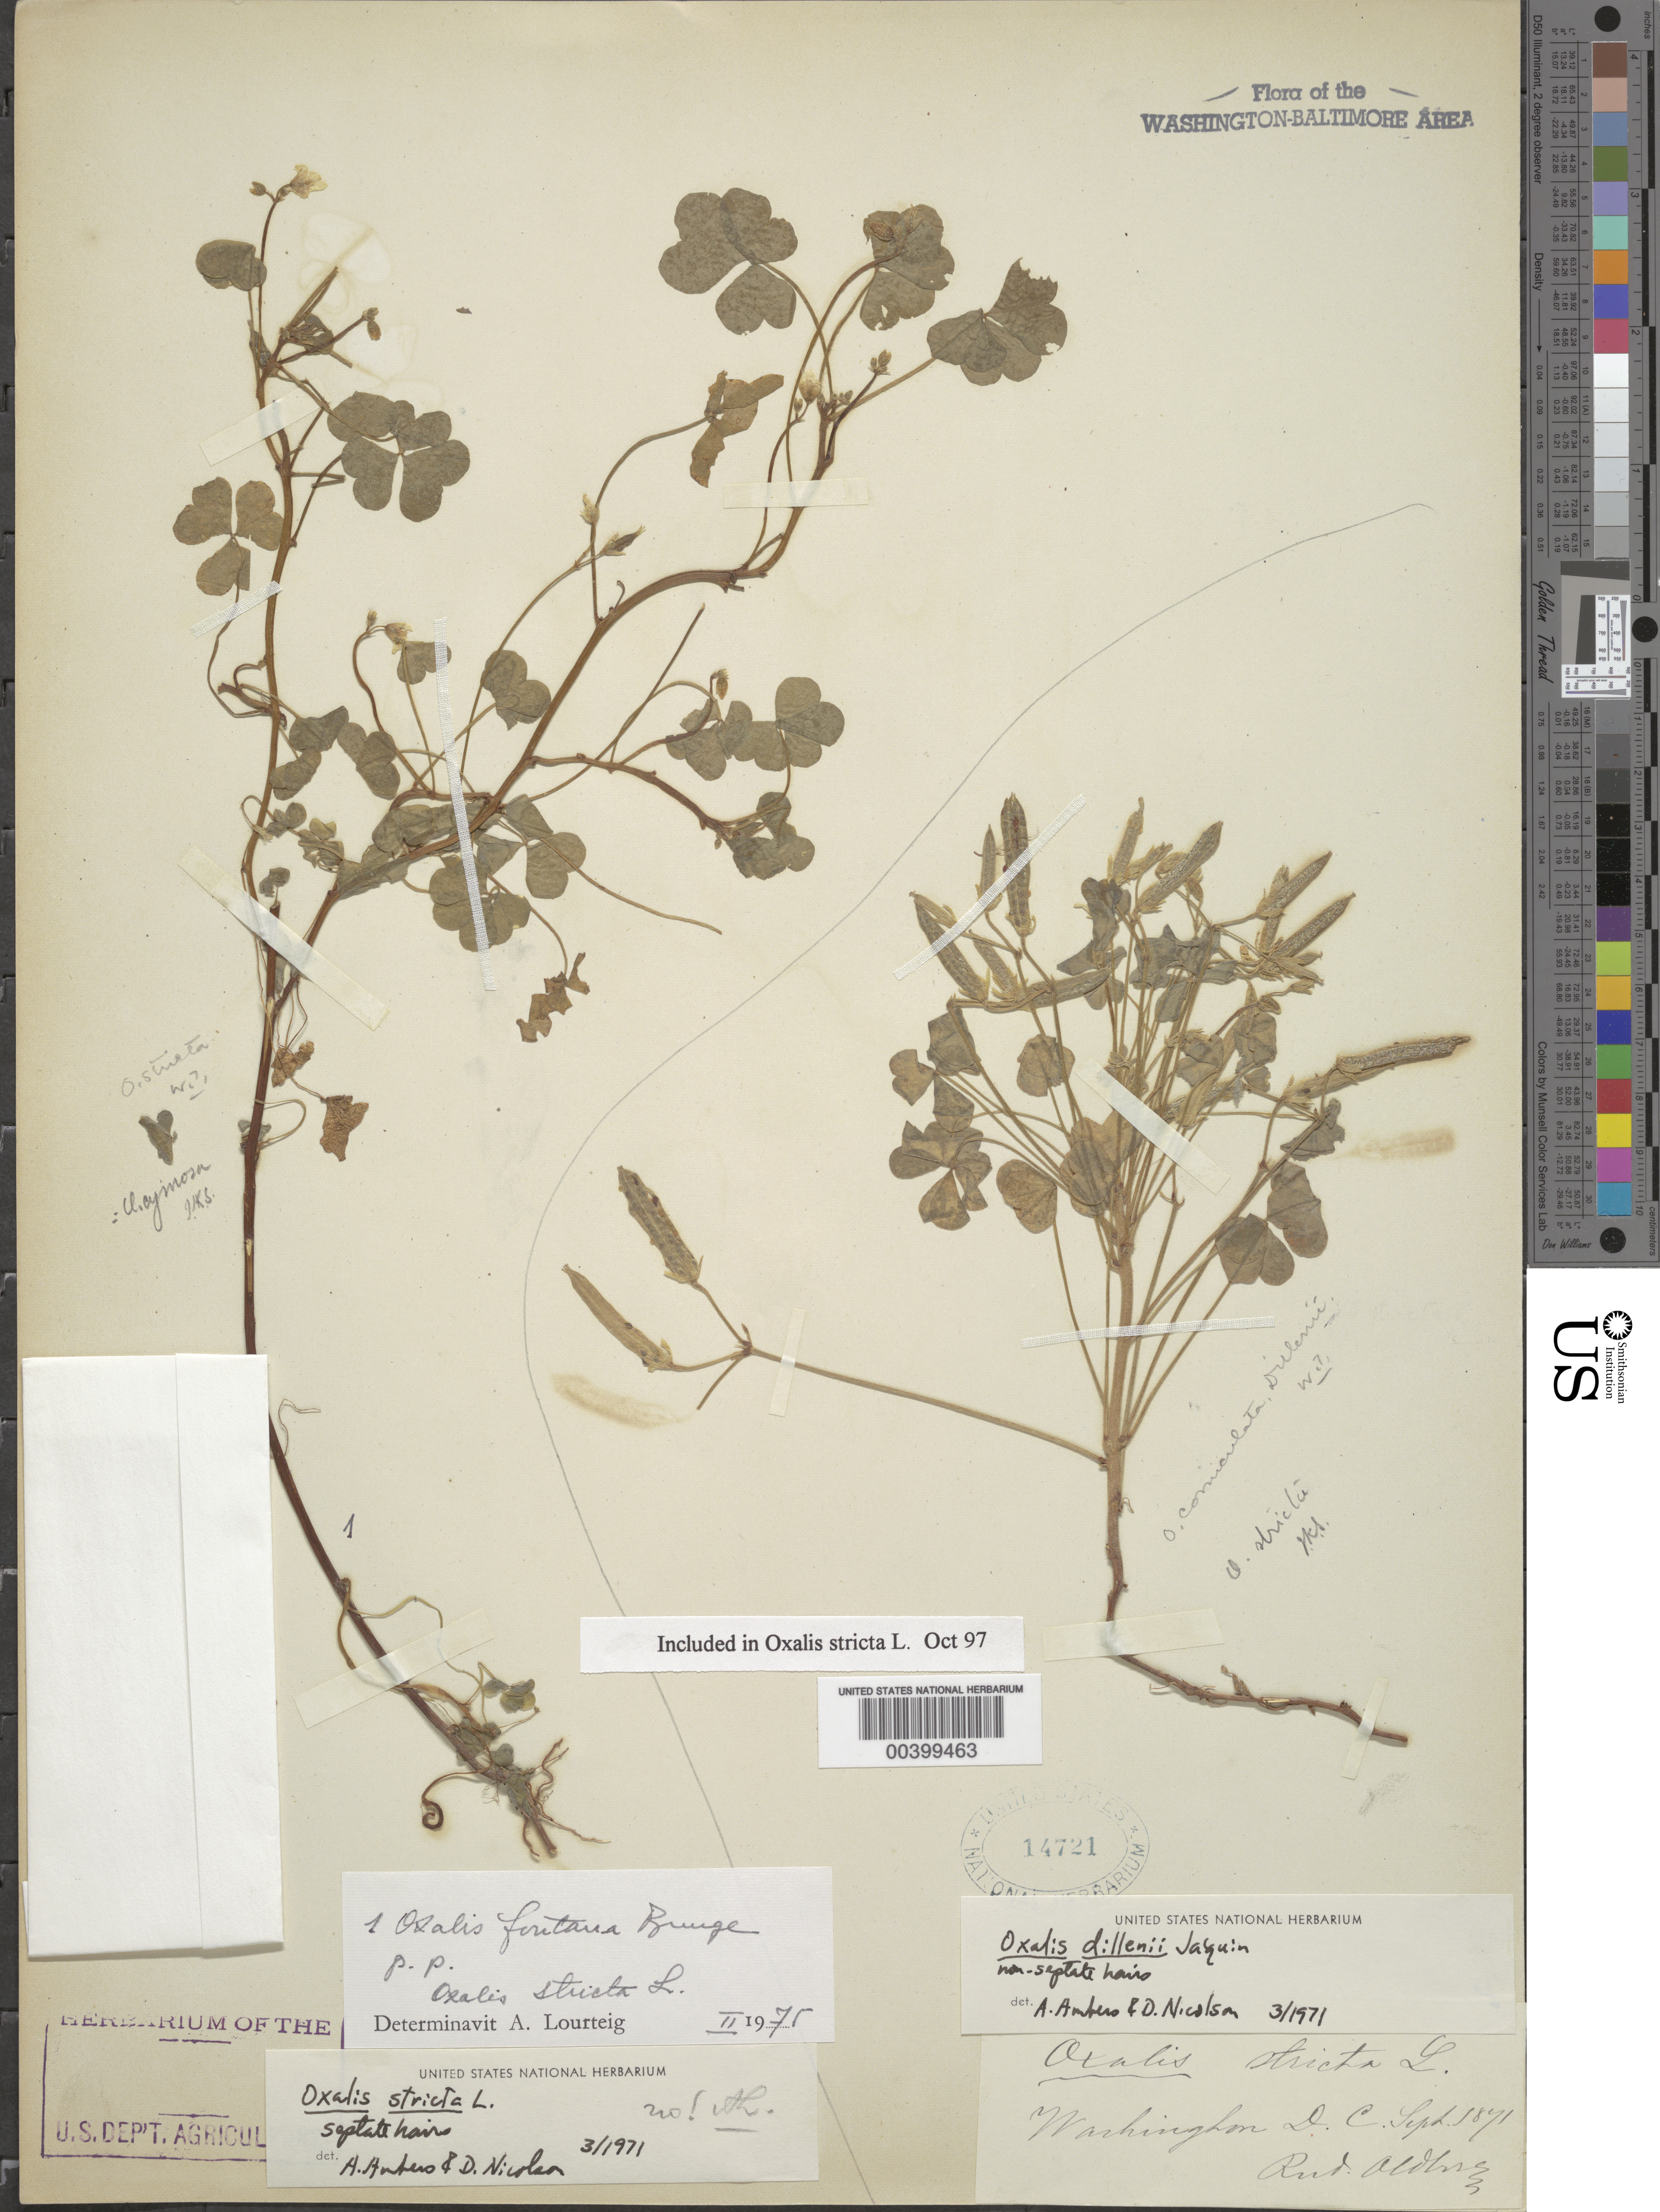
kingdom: Plantae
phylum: Tracheophyta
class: Magnoliopsida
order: Oxalidales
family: Oxalidaceae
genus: Oxalis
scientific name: Oxalis stricta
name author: L.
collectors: R. Olders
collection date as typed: Sep 1891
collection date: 1891-09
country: United States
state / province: District of Columbia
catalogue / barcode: US 14721